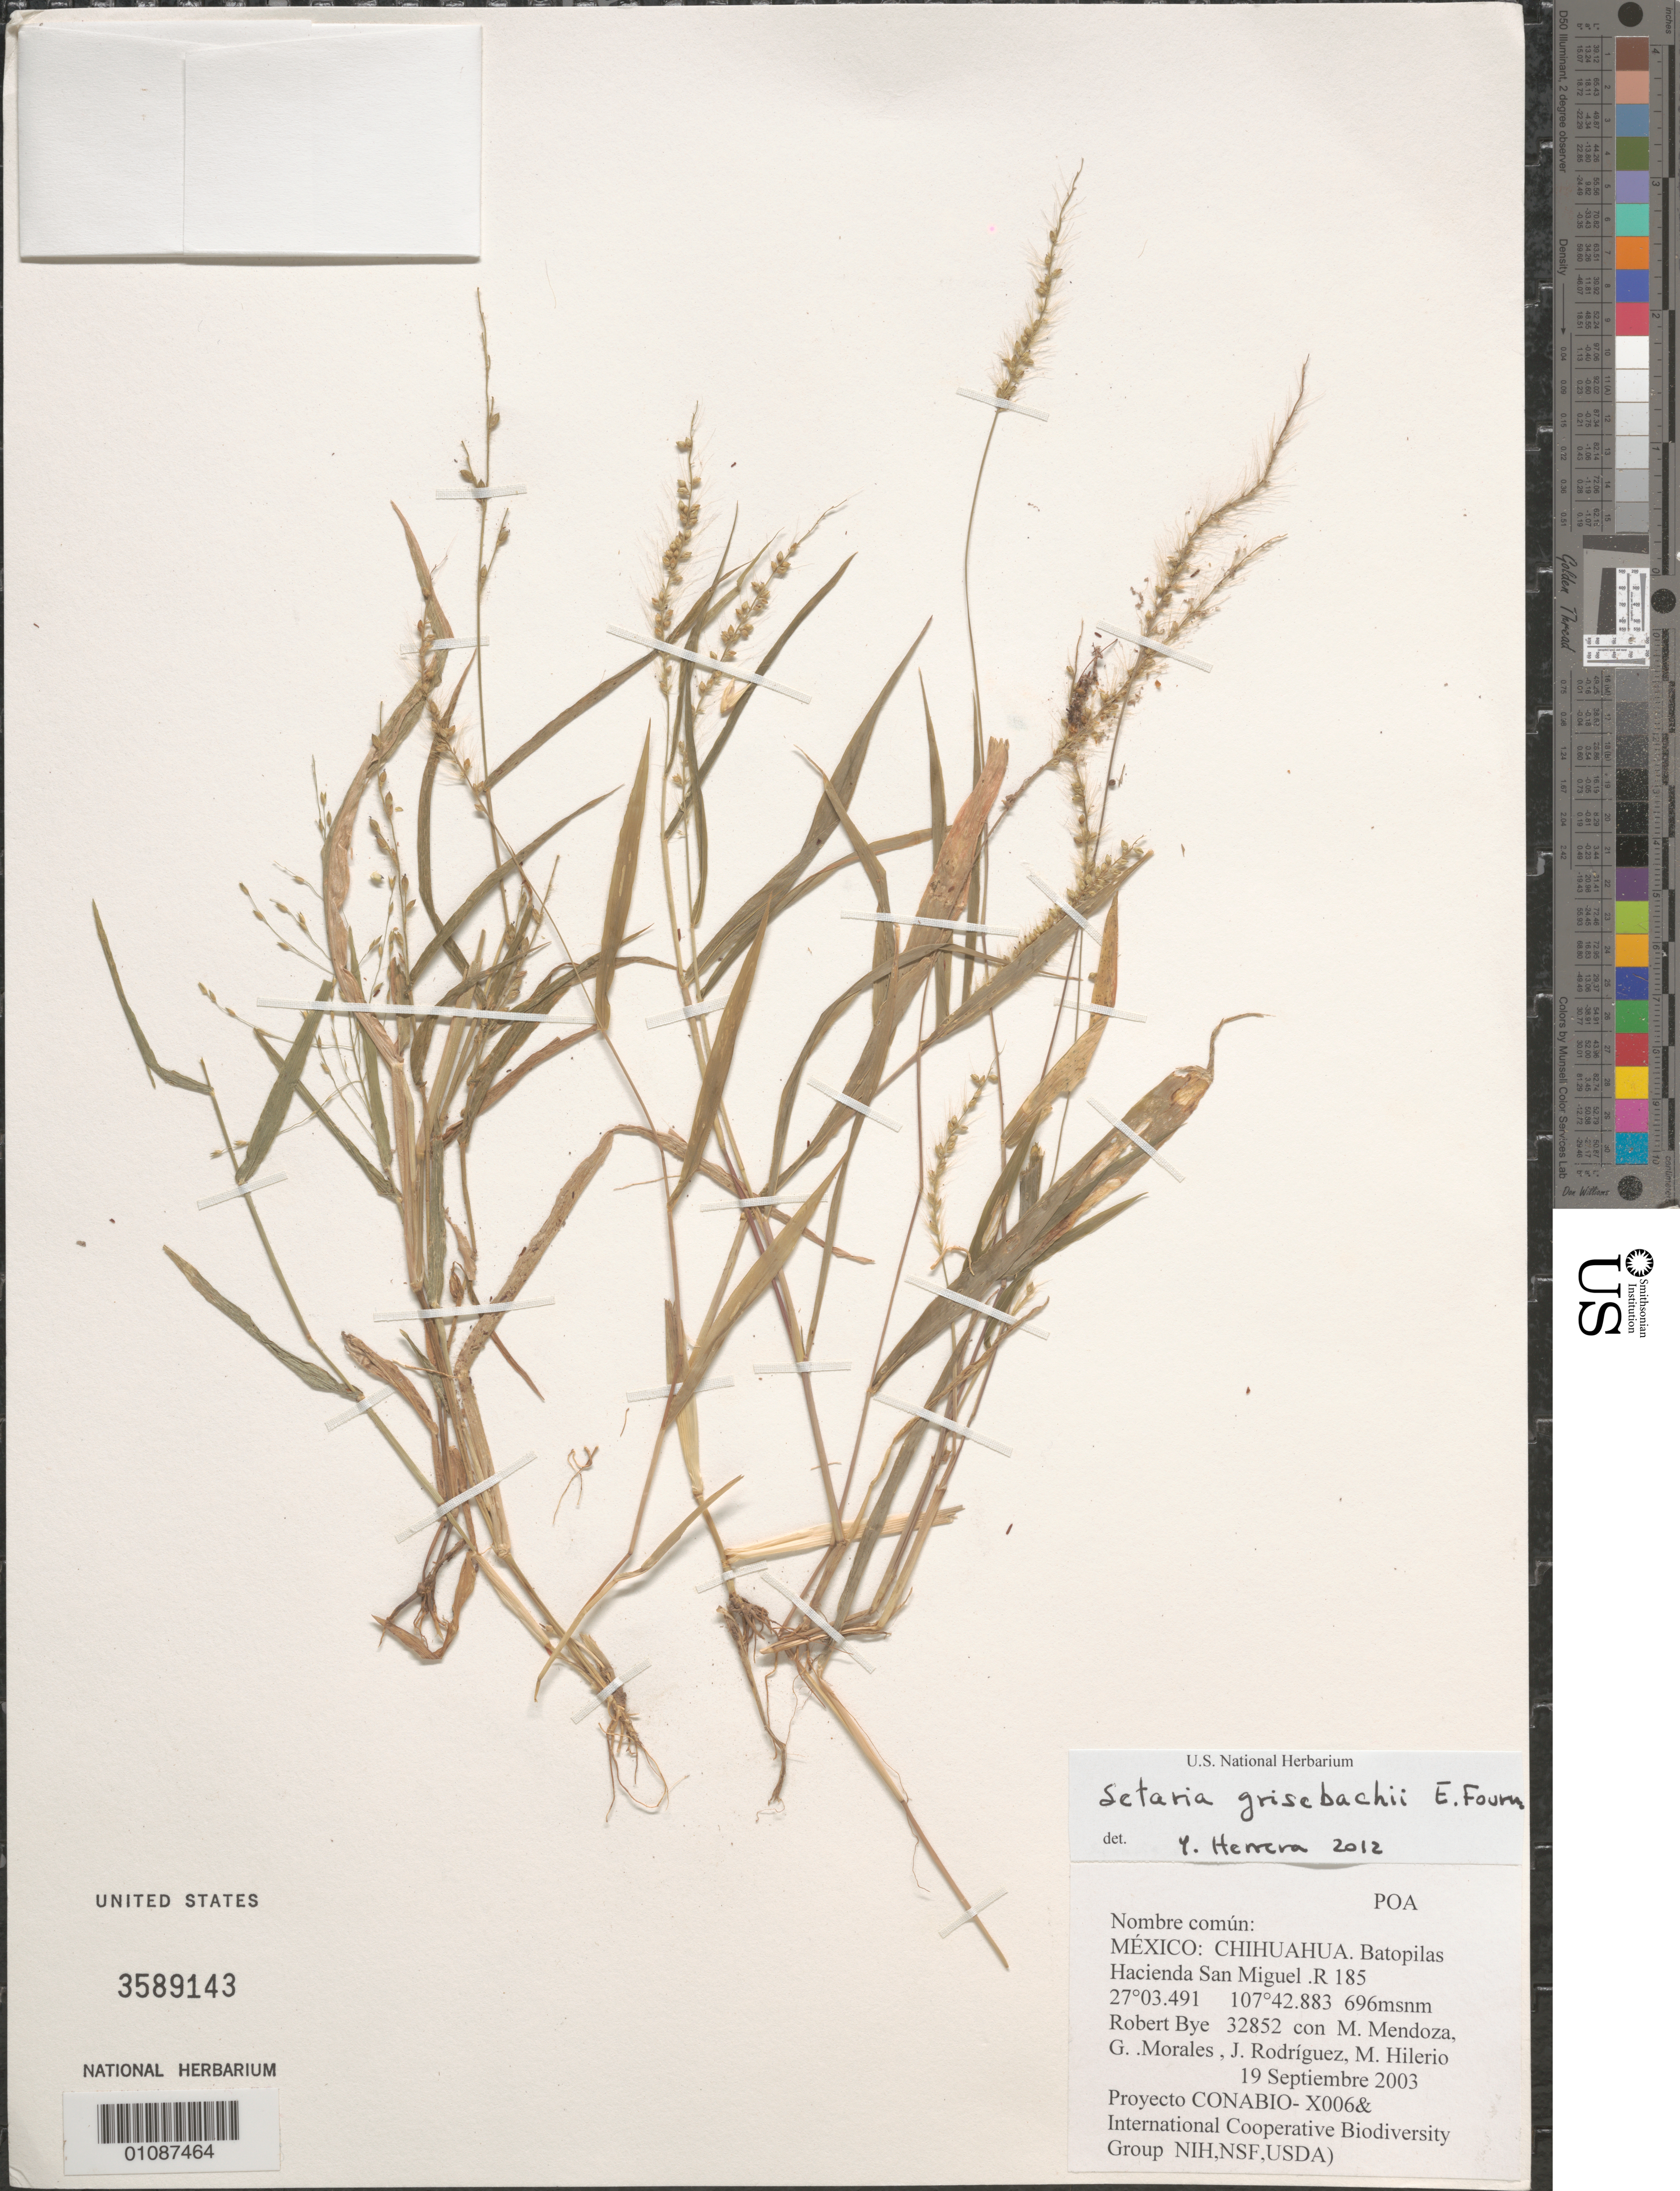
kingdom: Plantae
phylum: Tracheophyta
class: Liliopsida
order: Poales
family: Poaceae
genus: Setaria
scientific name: Setaria grisebachii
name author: E. Fourn.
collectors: R. A. Bye, M. Mendoza, G. Morales, J. Rodríguez & M. Hilerio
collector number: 32852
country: Mexico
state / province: Chihuahua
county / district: Batopilas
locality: Hacieanda San Miguel, R. 185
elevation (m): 696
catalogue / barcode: US 3589143